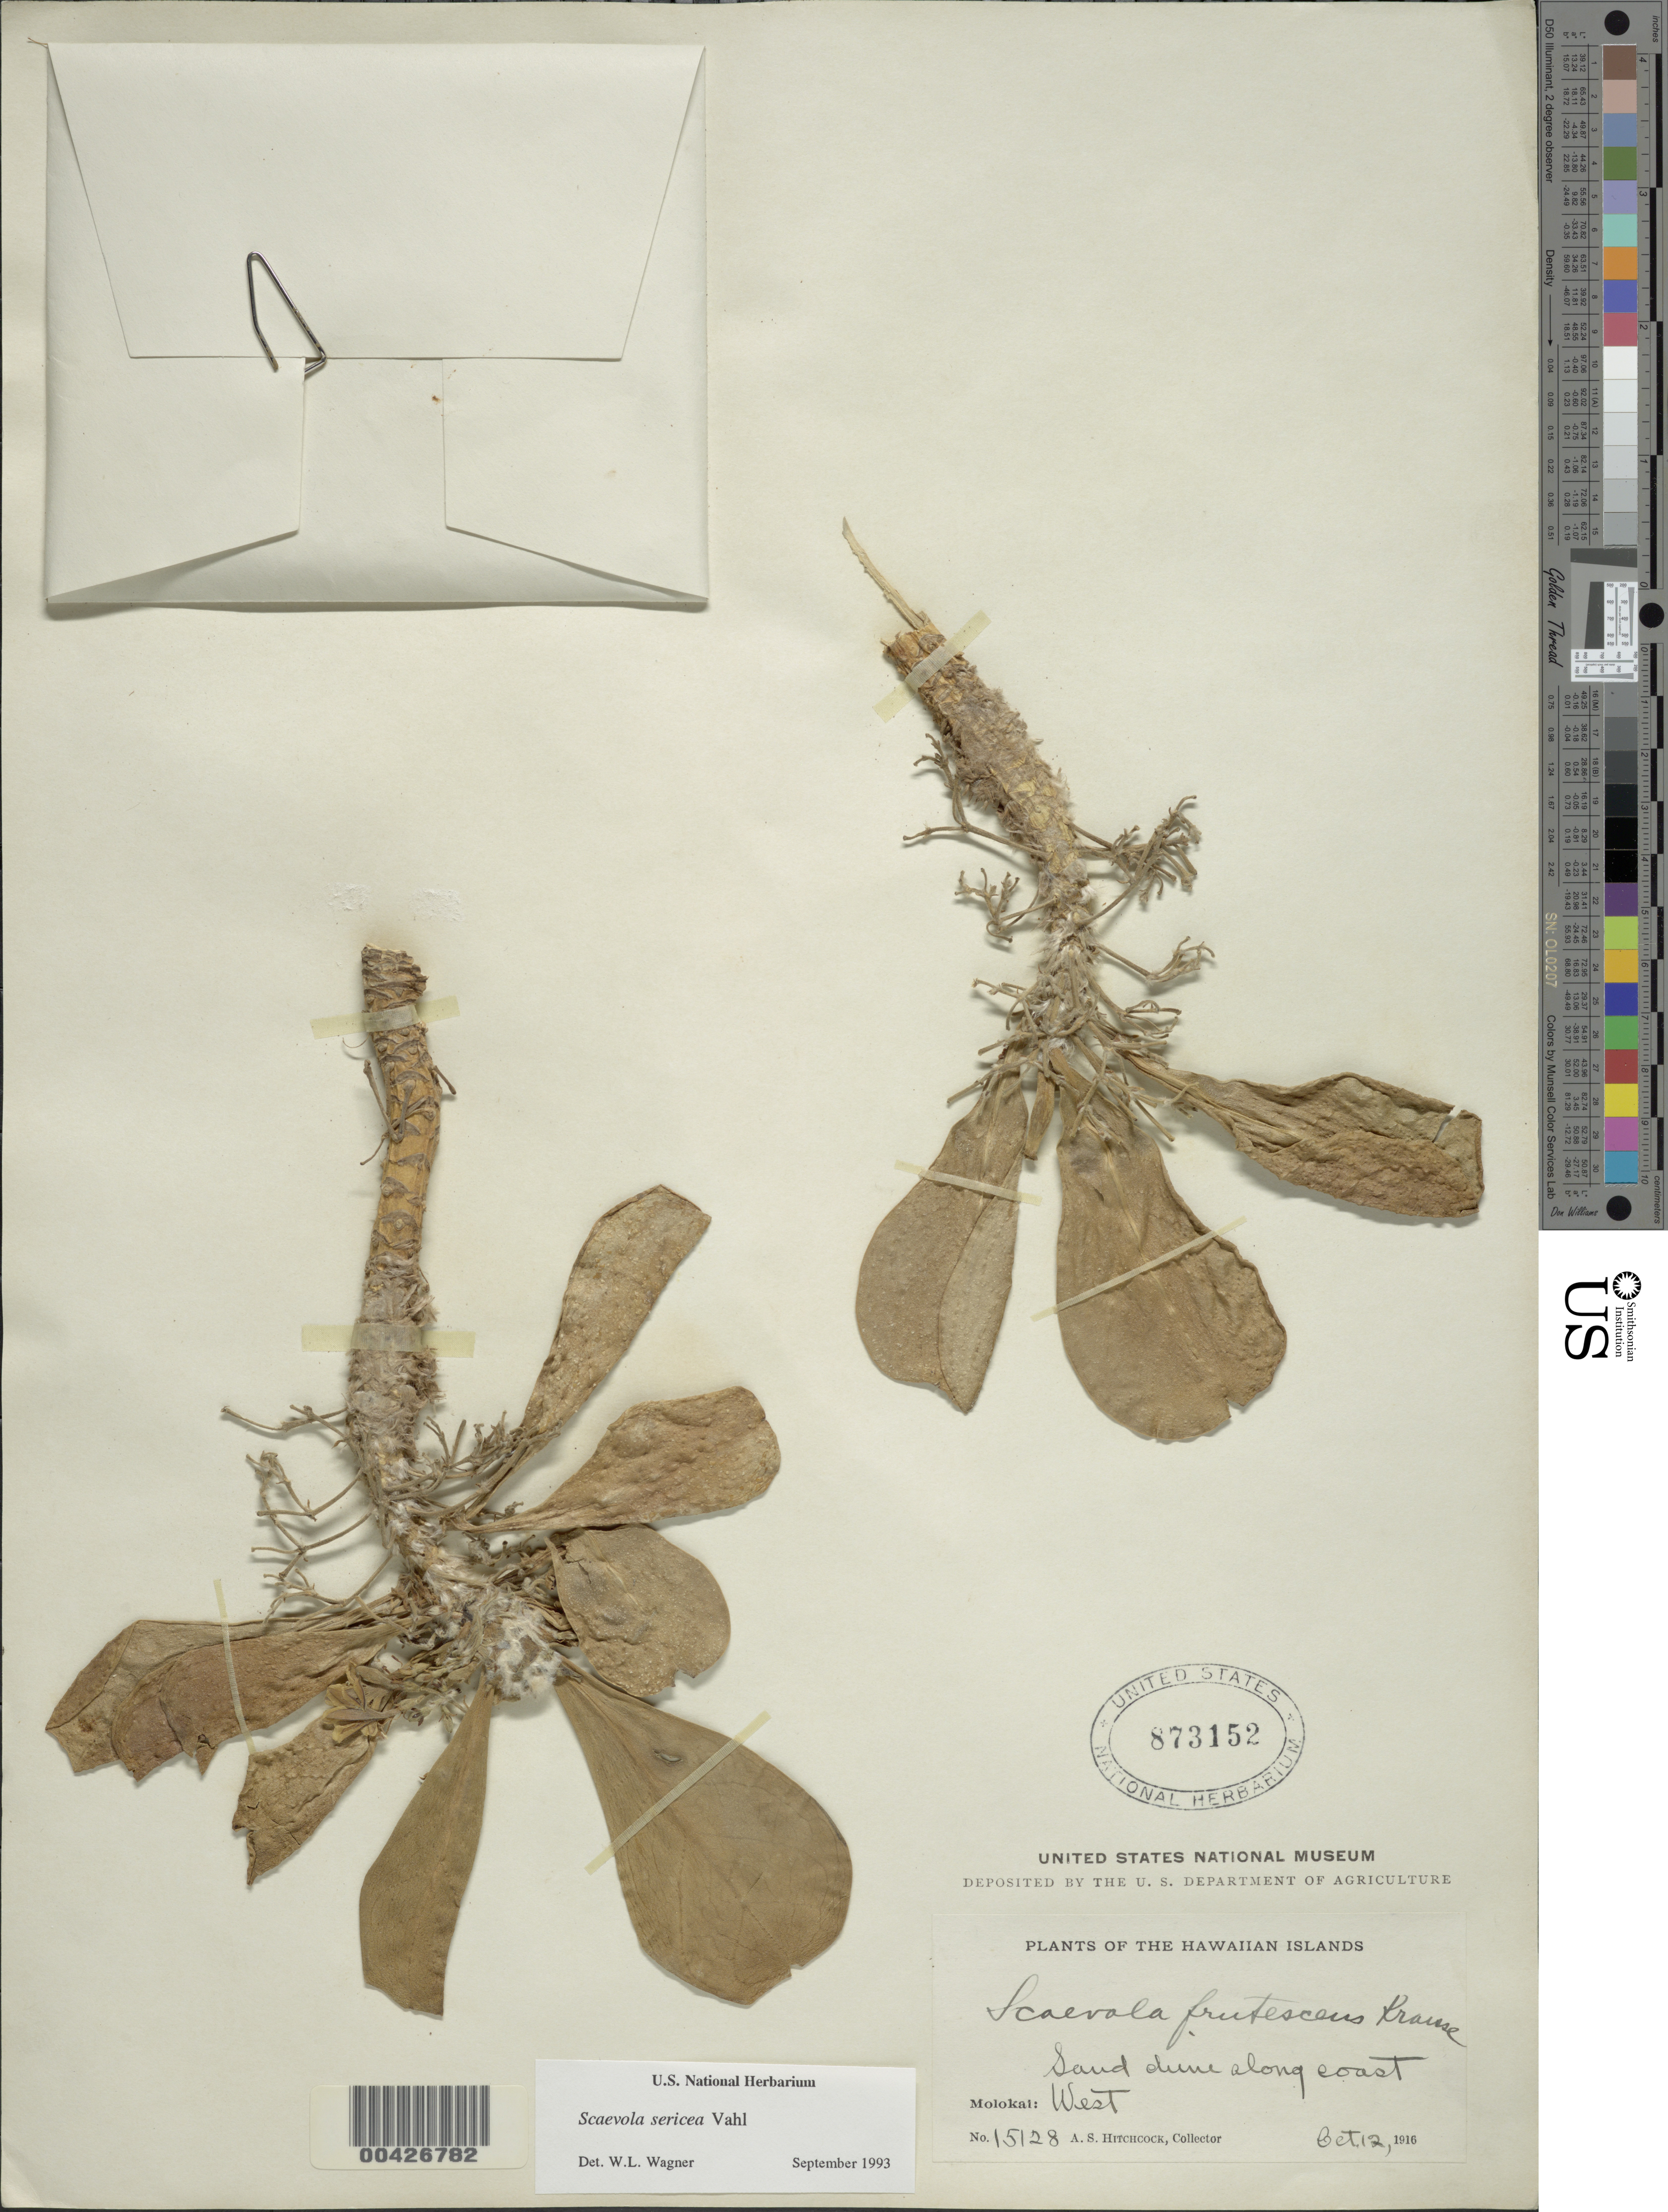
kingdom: Plantae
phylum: Tracheophyta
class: Magnoliopsida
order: Asterales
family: Goodeniaceae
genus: Scaevola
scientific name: Scaevola taccada var. taccada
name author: (Gaertn.) Roxb.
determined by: Wagner, W. L., (BOT), Smithsonian Institution - National Museum of Natural History (UNITED STATES)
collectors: A. S. Hitchcock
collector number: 15128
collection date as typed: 12 Oct 1916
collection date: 1916-10-12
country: United States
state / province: Hawaii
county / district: Maui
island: Moloka'i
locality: Along coast, West Molokai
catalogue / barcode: US 873152